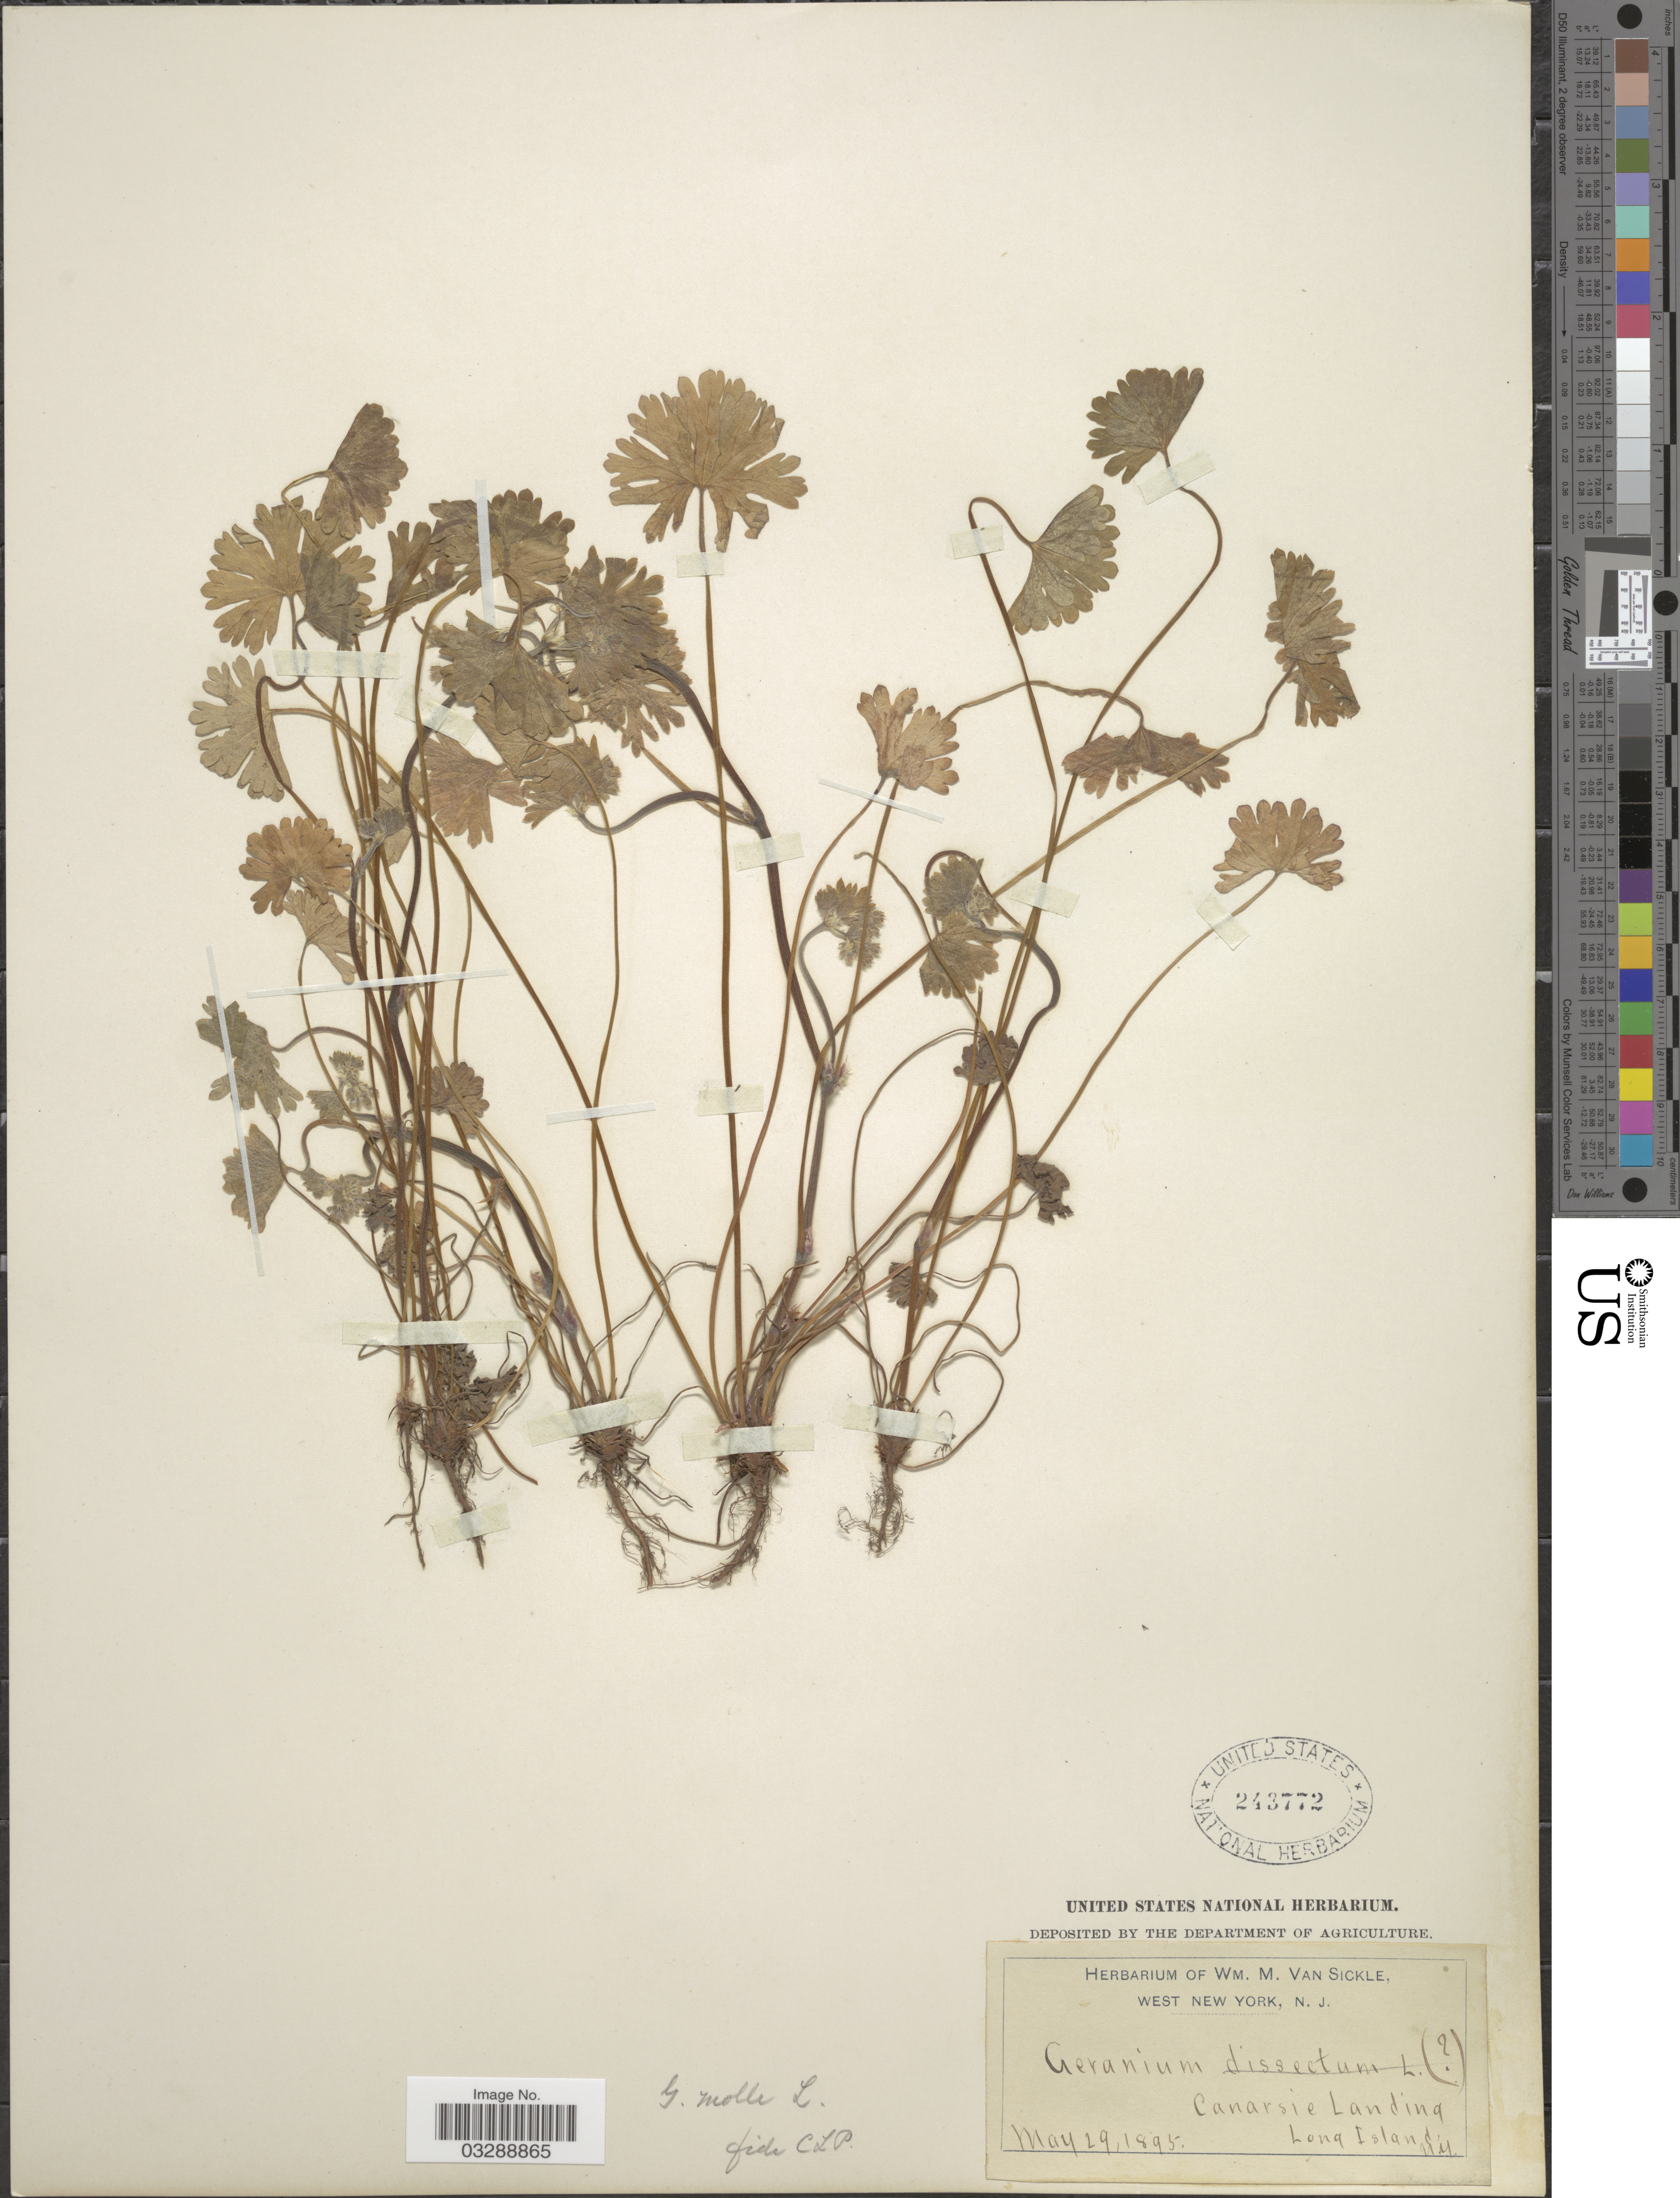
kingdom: Plantae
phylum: Tracheophyta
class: Magnoliopsida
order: Geraniales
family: Geraniaceae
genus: Geranium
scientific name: Geranium molle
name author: L.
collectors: ex herb. Wm. M. Van Sickle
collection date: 1895-05-29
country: United States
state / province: New York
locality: West New York. N.J. [unsure placement] Canarsie Landing. Long Island.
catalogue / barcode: US 243772